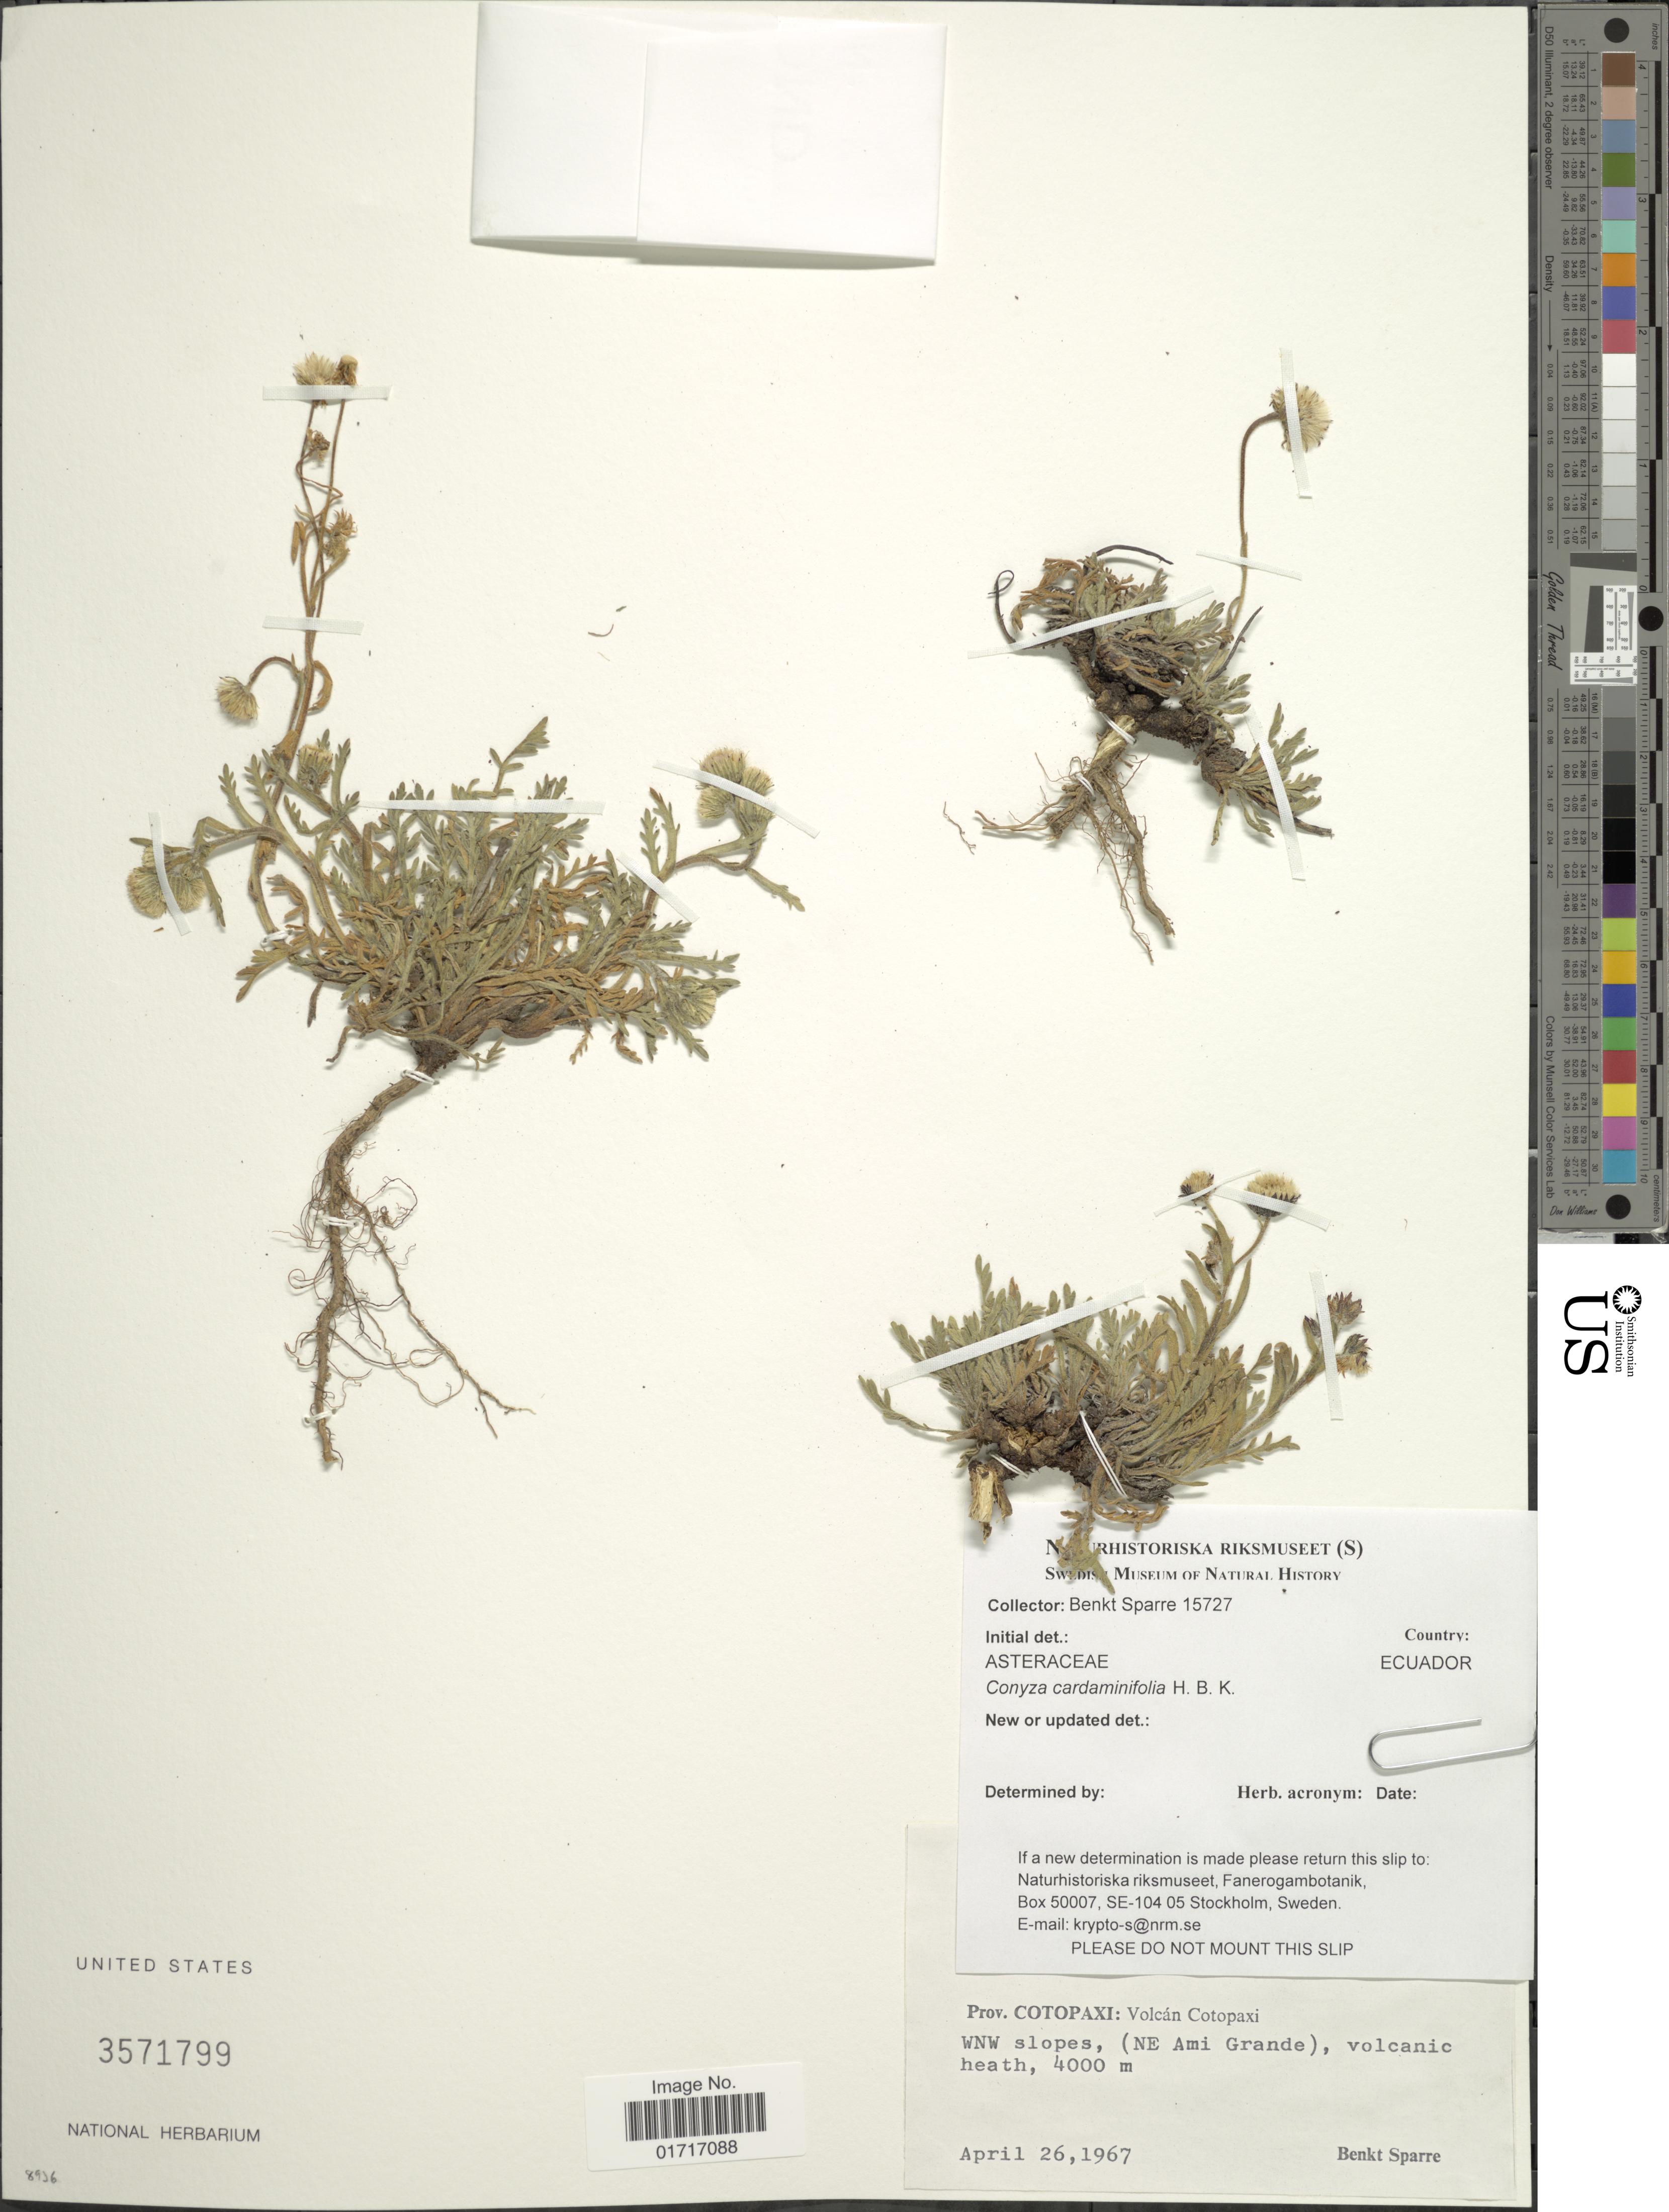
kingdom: Plantae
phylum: Tracheophyta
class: Magnoliopsida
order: Asterales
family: Asteraceae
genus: Conyza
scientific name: Conyza cardaminifolia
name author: Kunth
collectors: B. Sparre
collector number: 15727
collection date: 1967-04-26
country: Ecuador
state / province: Cotopaxi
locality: Prov. Cotopaxi: Volcan Cotopaxi. WNW slopes, (NE Ami Grande). volcanic heath.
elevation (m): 4000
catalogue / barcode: US 3571799